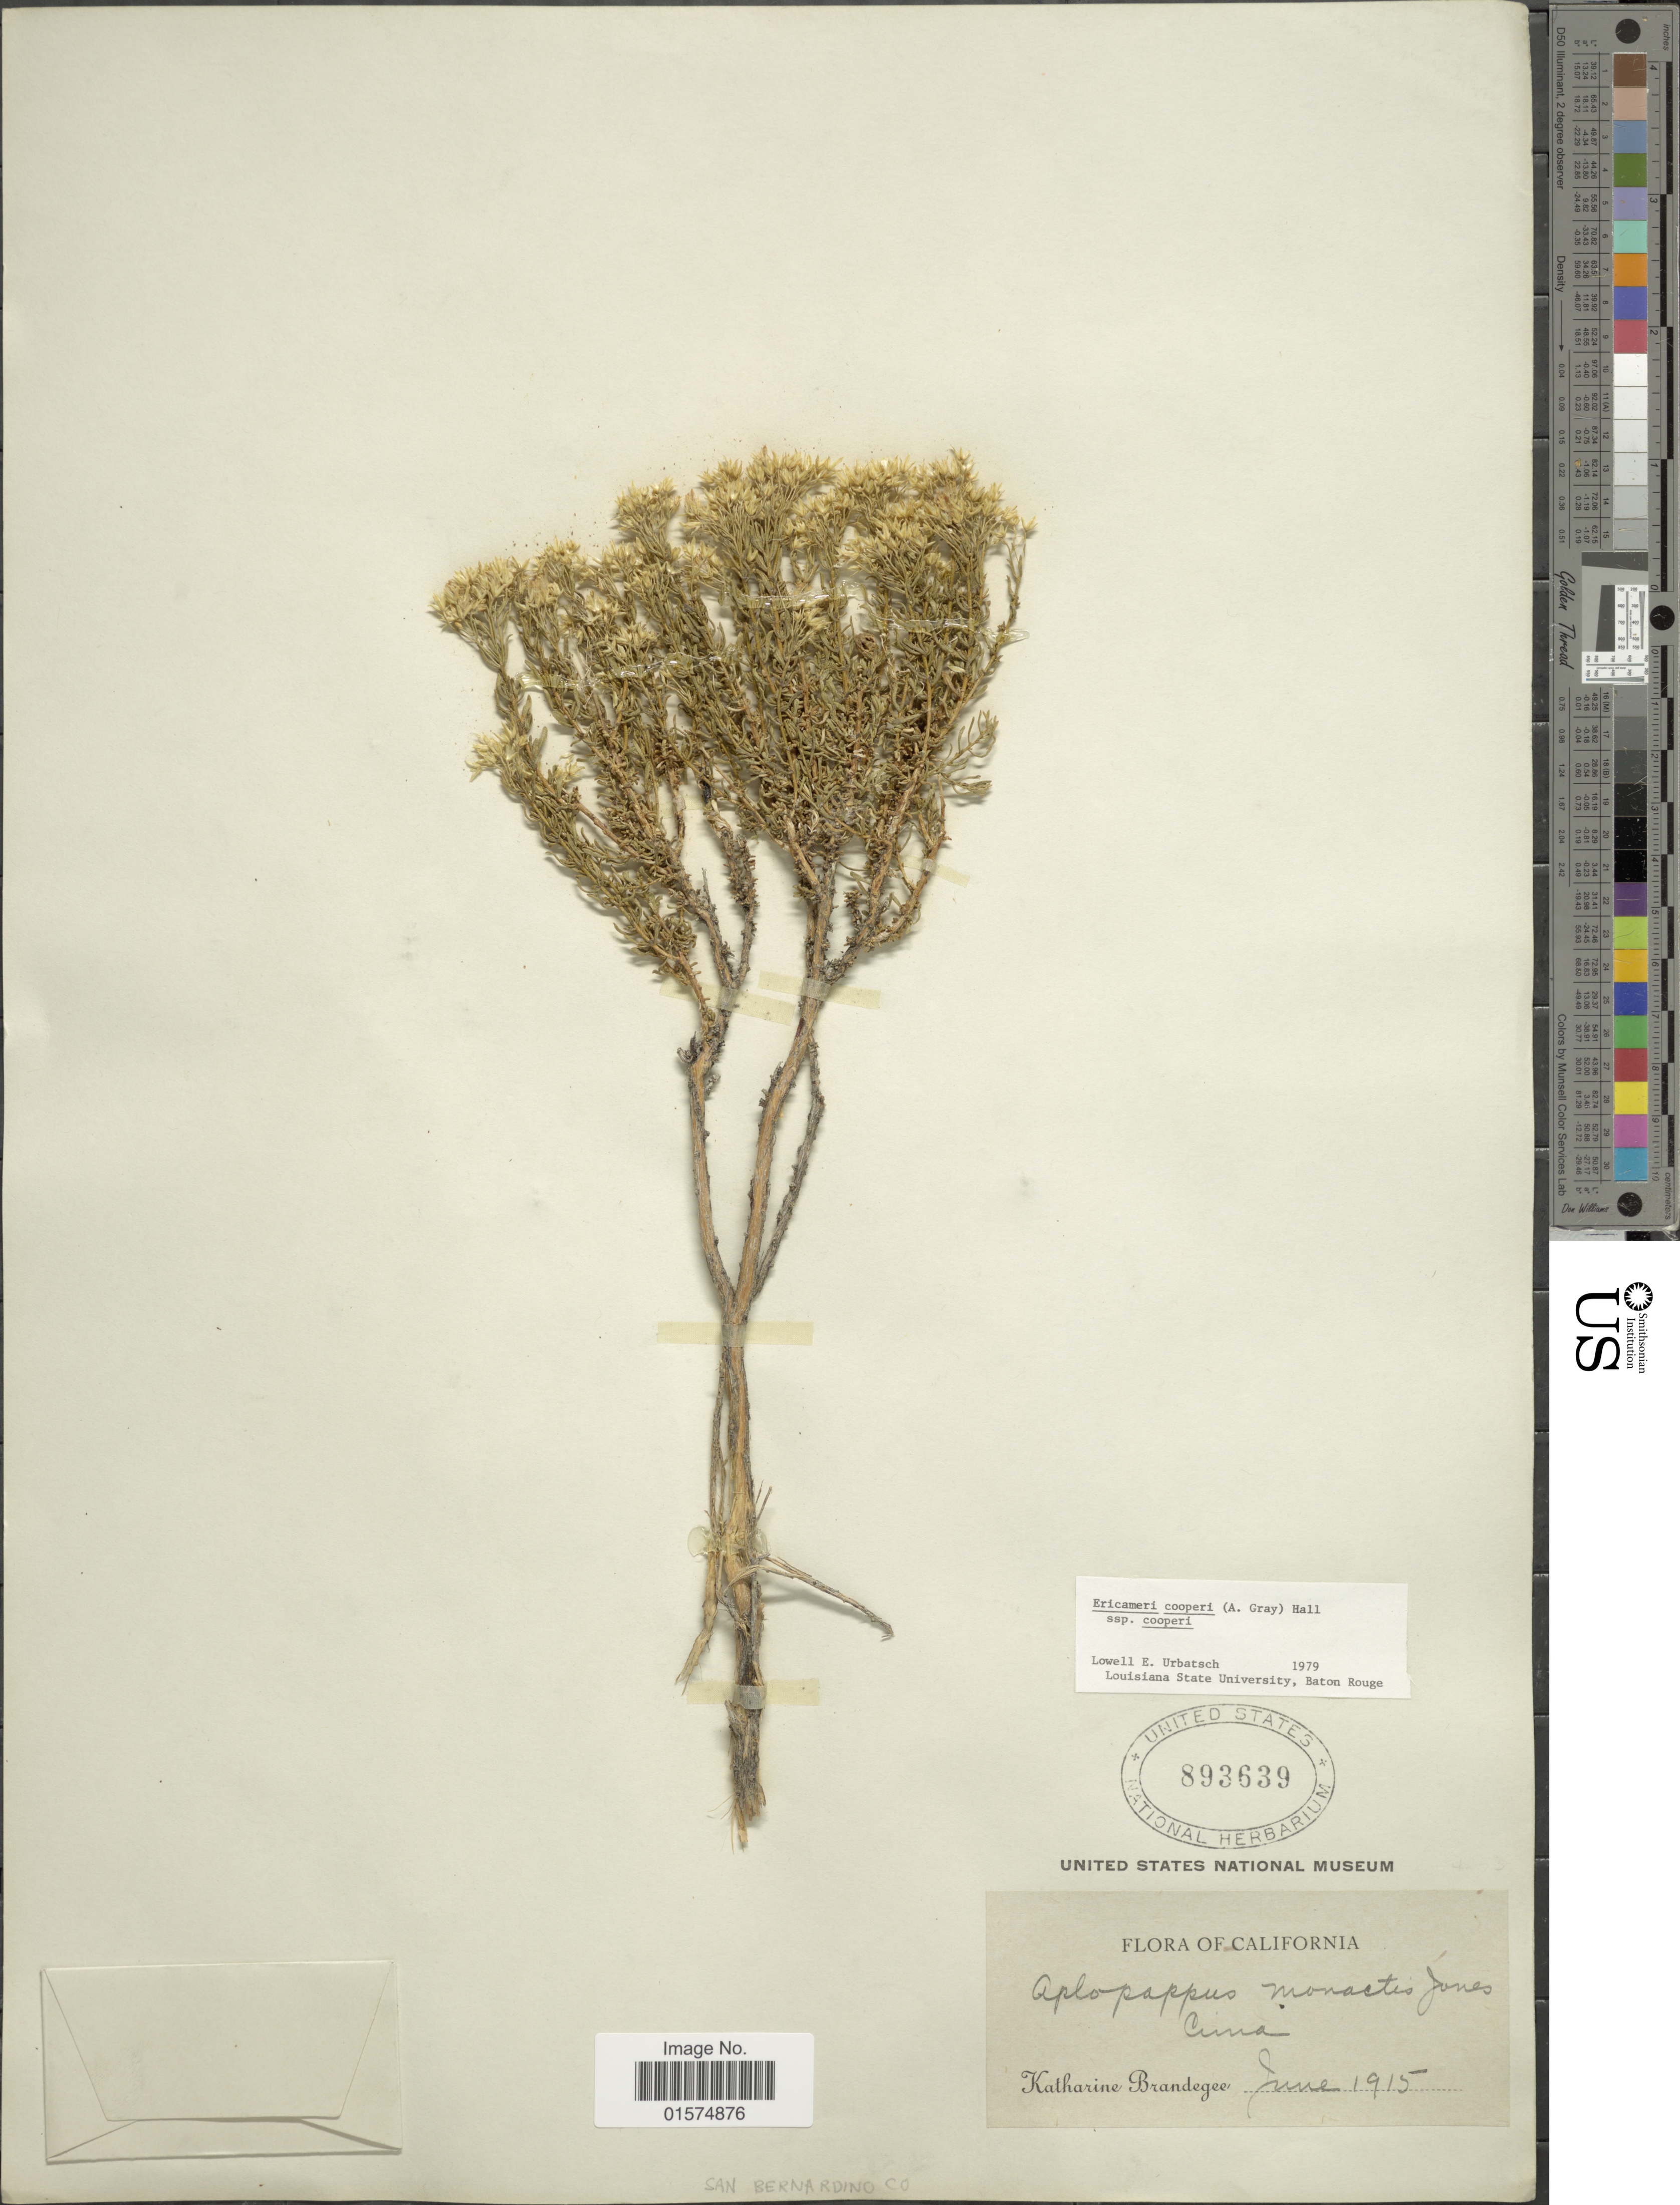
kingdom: Plantae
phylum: Tracheophyta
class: Magnoliopsida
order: Asterales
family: Asteraceae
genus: Ericameria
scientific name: Ericameria cooperi var. cooperi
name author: (A. Gray) Hall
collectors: M. K. Brandegee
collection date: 1915-06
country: United States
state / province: California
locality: Cuna [unsure placement]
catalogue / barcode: US 893639